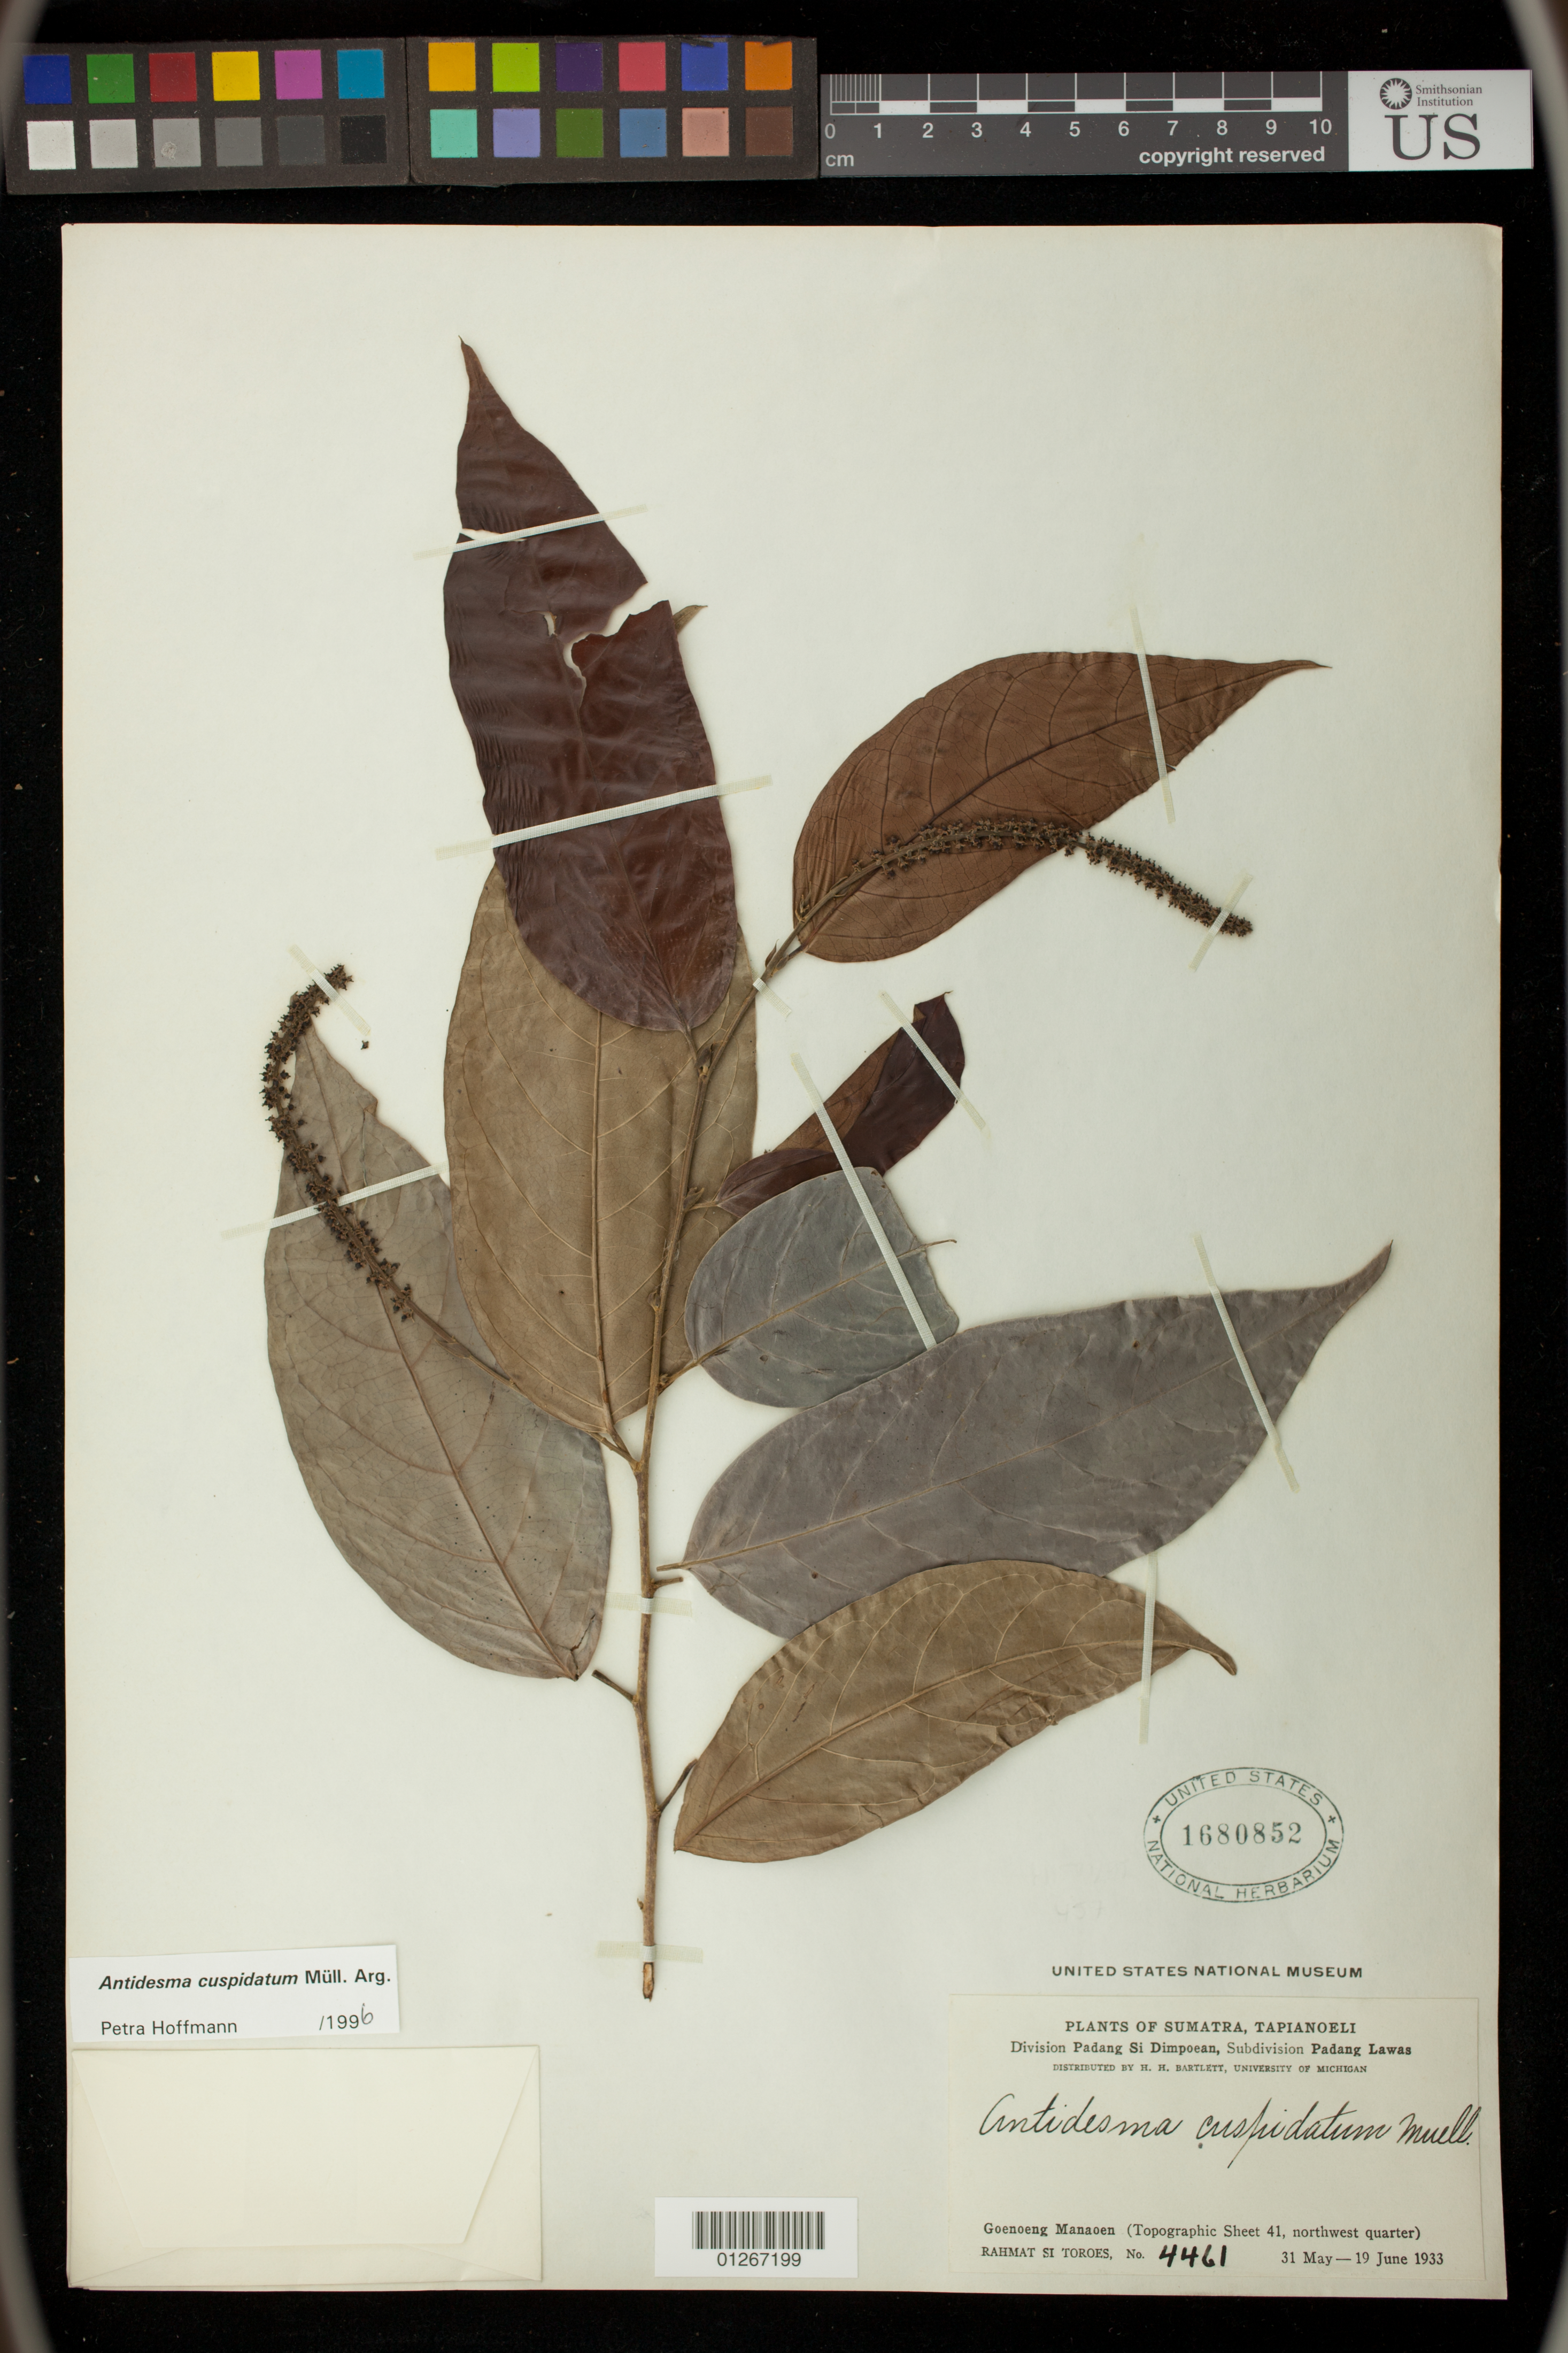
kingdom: Plantae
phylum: Tracheophyta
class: Magnoliopsida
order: Malpighiales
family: Phyllanthaceae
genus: Antidesma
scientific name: Antidesma cuspidatum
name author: Müll. Arg.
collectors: Rahmat Si Boeea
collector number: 4461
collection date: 1933-05-31/1933-06-19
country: Indonesia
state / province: Sumatra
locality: Tapianoeli, Padang Si Dimpoean Division, Padang Lawas Subdivision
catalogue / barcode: US 1680852